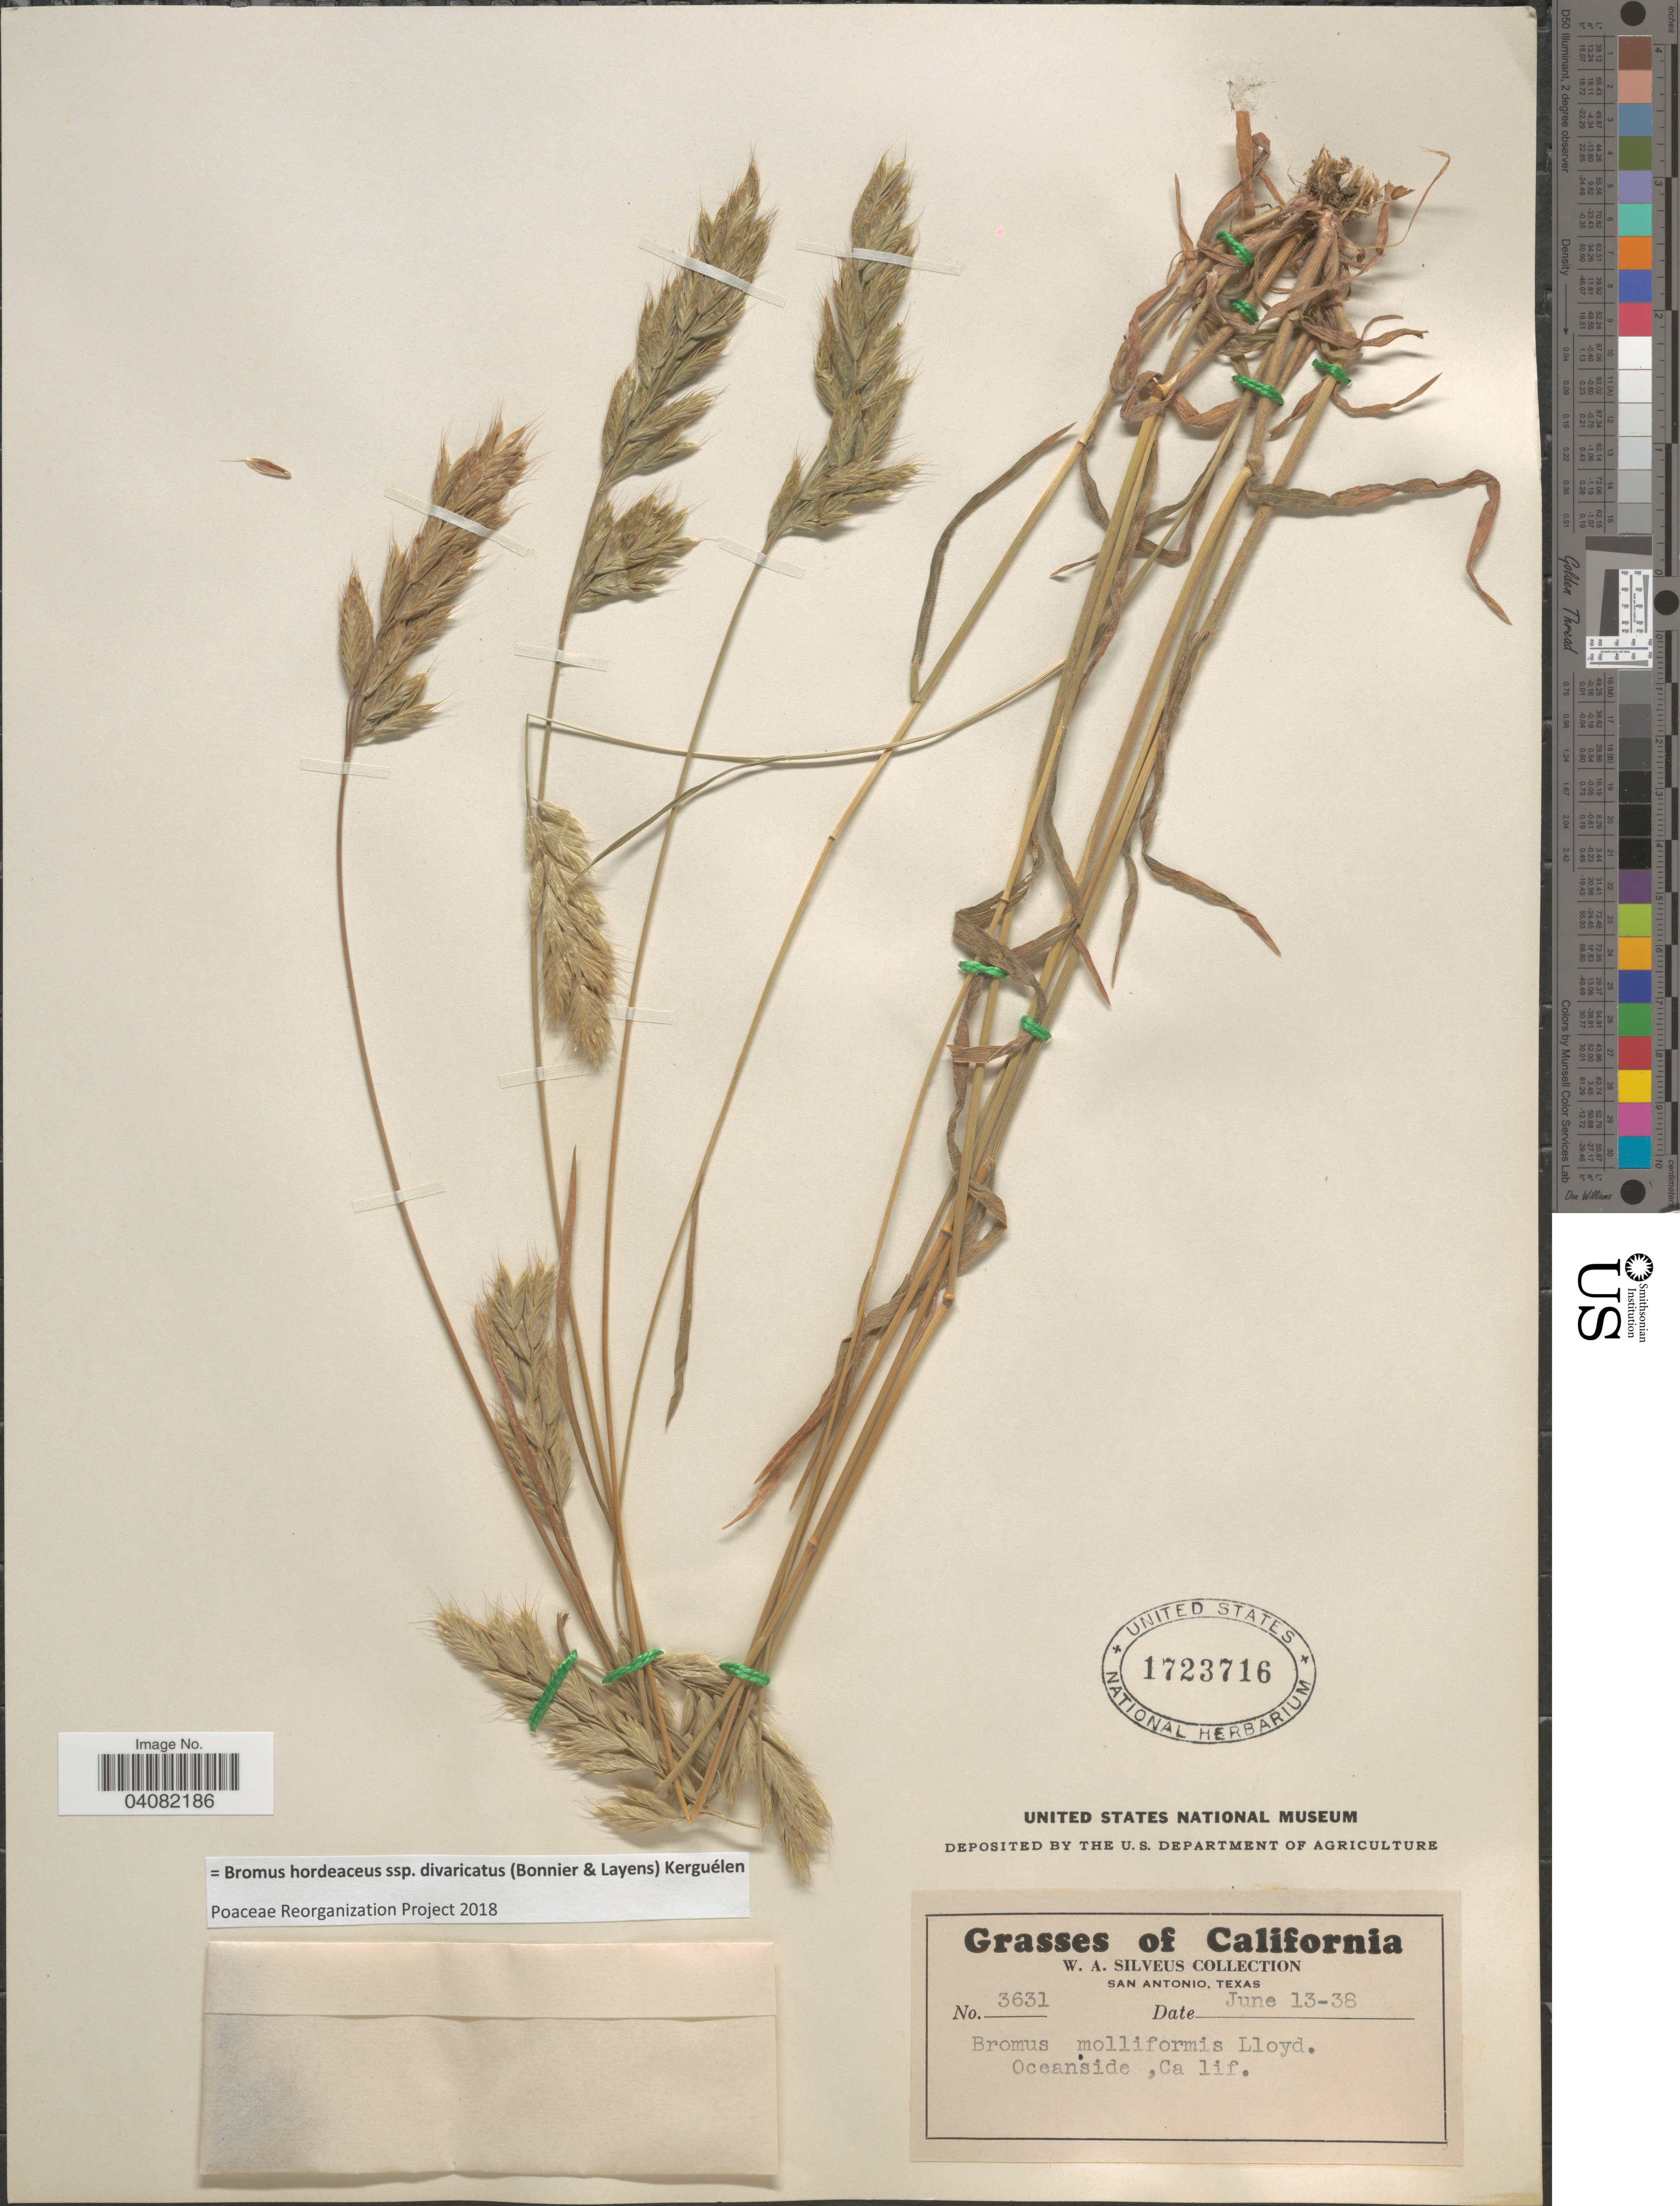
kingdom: Plantae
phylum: Tracheophyta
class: Liliopsida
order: Poales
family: Poaceae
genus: Bromus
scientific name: Bromus hordeaceus subsp. divaricatus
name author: (Bonnier & Layens) Kerguélen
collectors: W. Silveus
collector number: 3631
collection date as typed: Transcribed d/m/y: 13/6/38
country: United States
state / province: California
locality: Oceanside.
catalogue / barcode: US 1723716